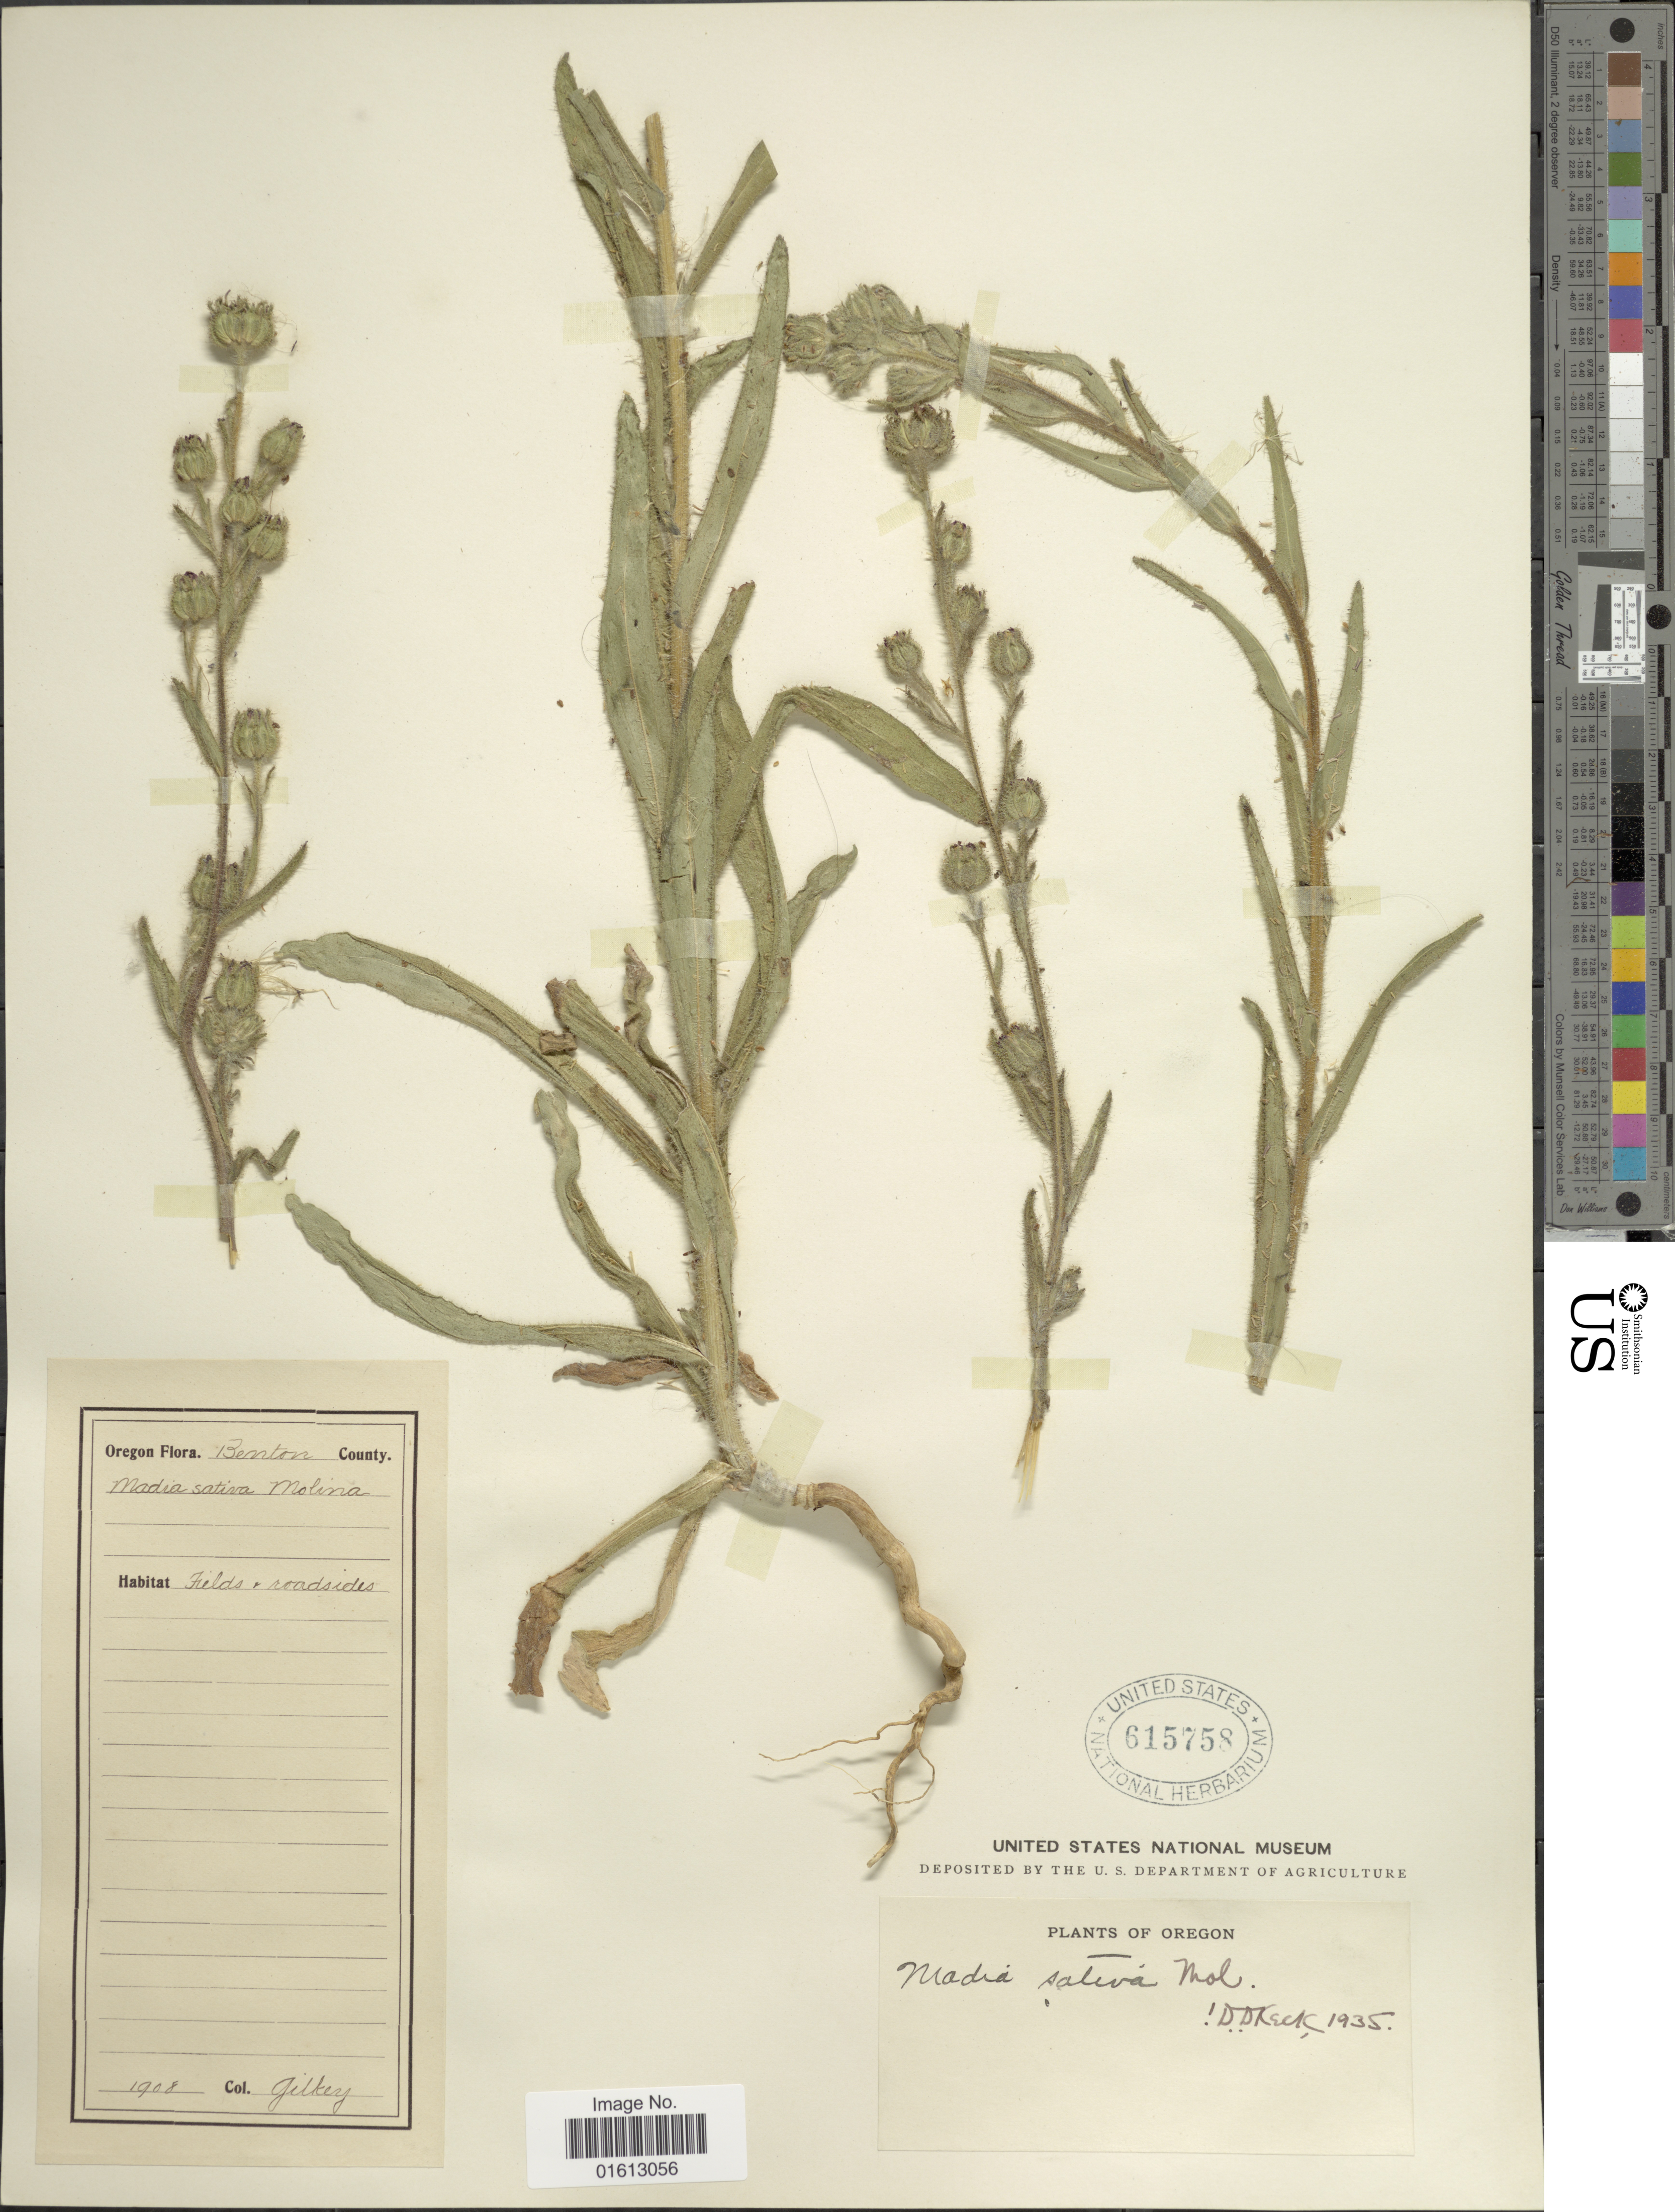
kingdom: Plantae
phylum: Tracheophyta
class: Magnoliopsida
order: Asterales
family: Asteraceae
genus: Madia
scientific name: Madia sativa subsp. sativa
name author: Molina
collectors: Jilkery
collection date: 1908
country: United States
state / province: Oregon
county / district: Benton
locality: Oregon, Benton County.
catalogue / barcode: US 615758